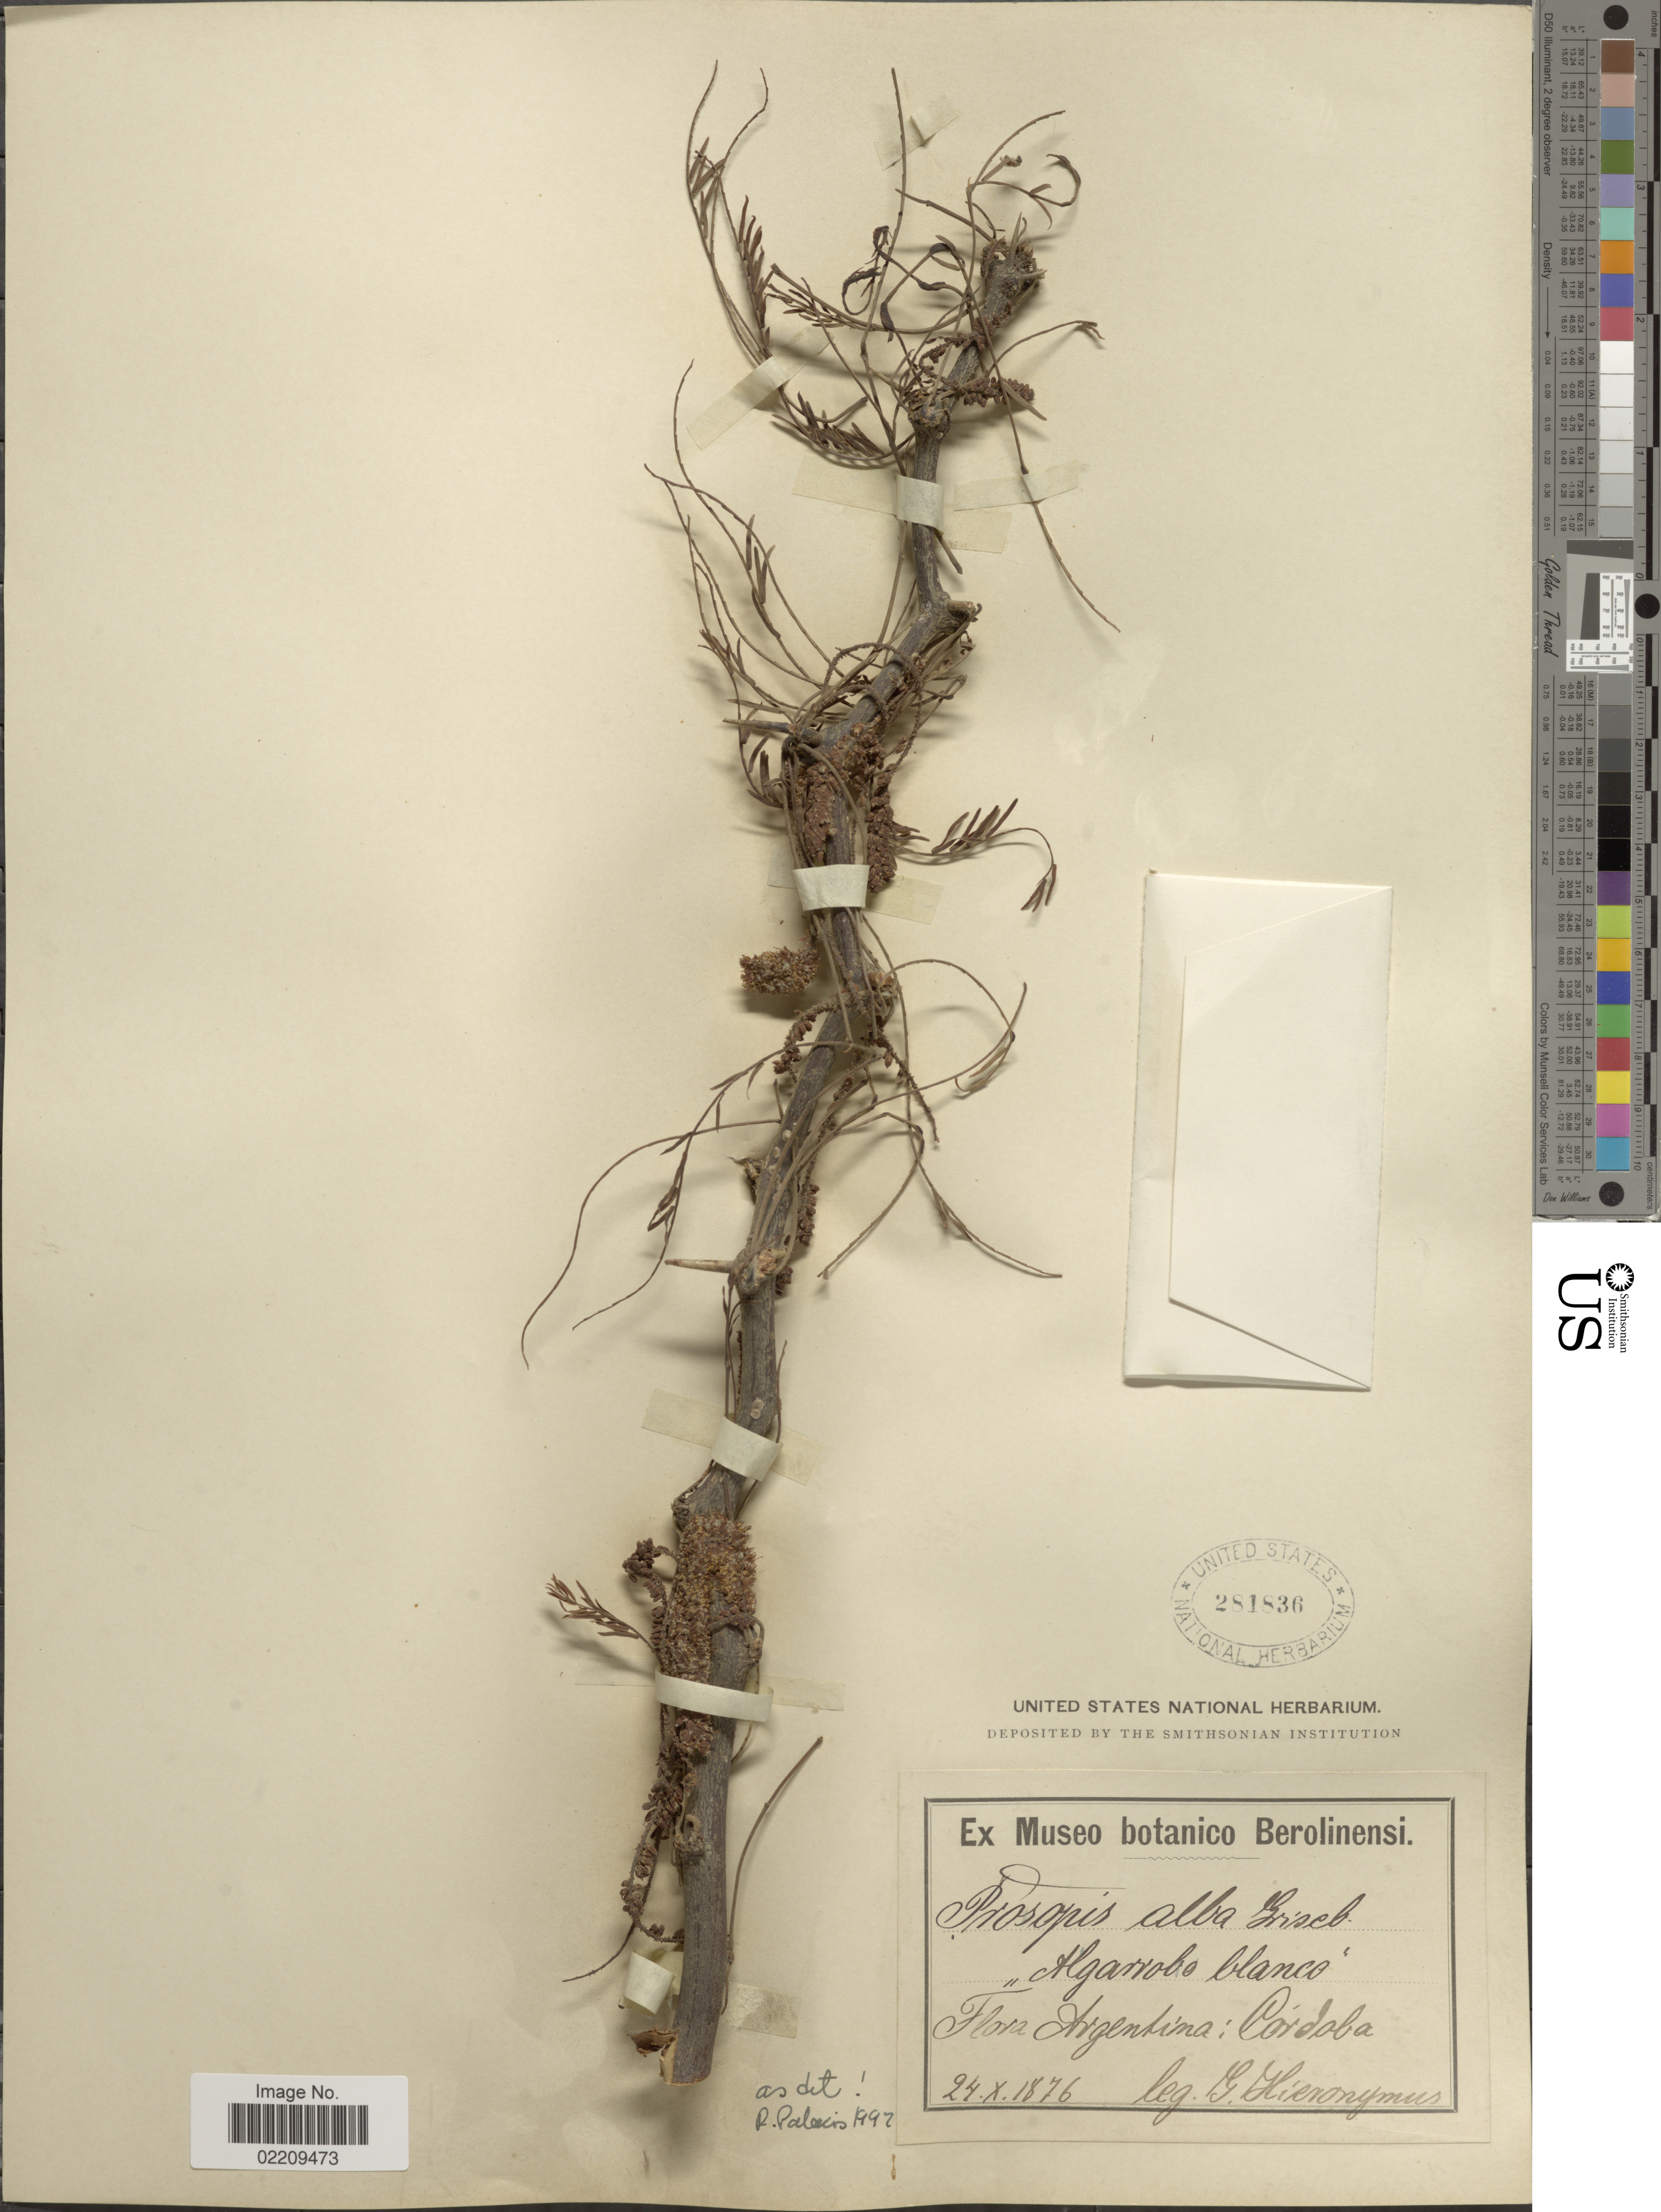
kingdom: Plantae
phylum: Tracheophyta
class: Magnoliopsida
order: Fabales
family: Fabaceae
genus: Neltuma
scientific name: Neltuma alba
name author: (Griseb.) C. E. Hughes & G.P. Lewis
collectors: G. H. Hieronymus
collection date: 1876-10-24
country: Argentina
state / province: Cordoba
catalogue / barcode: US 281836